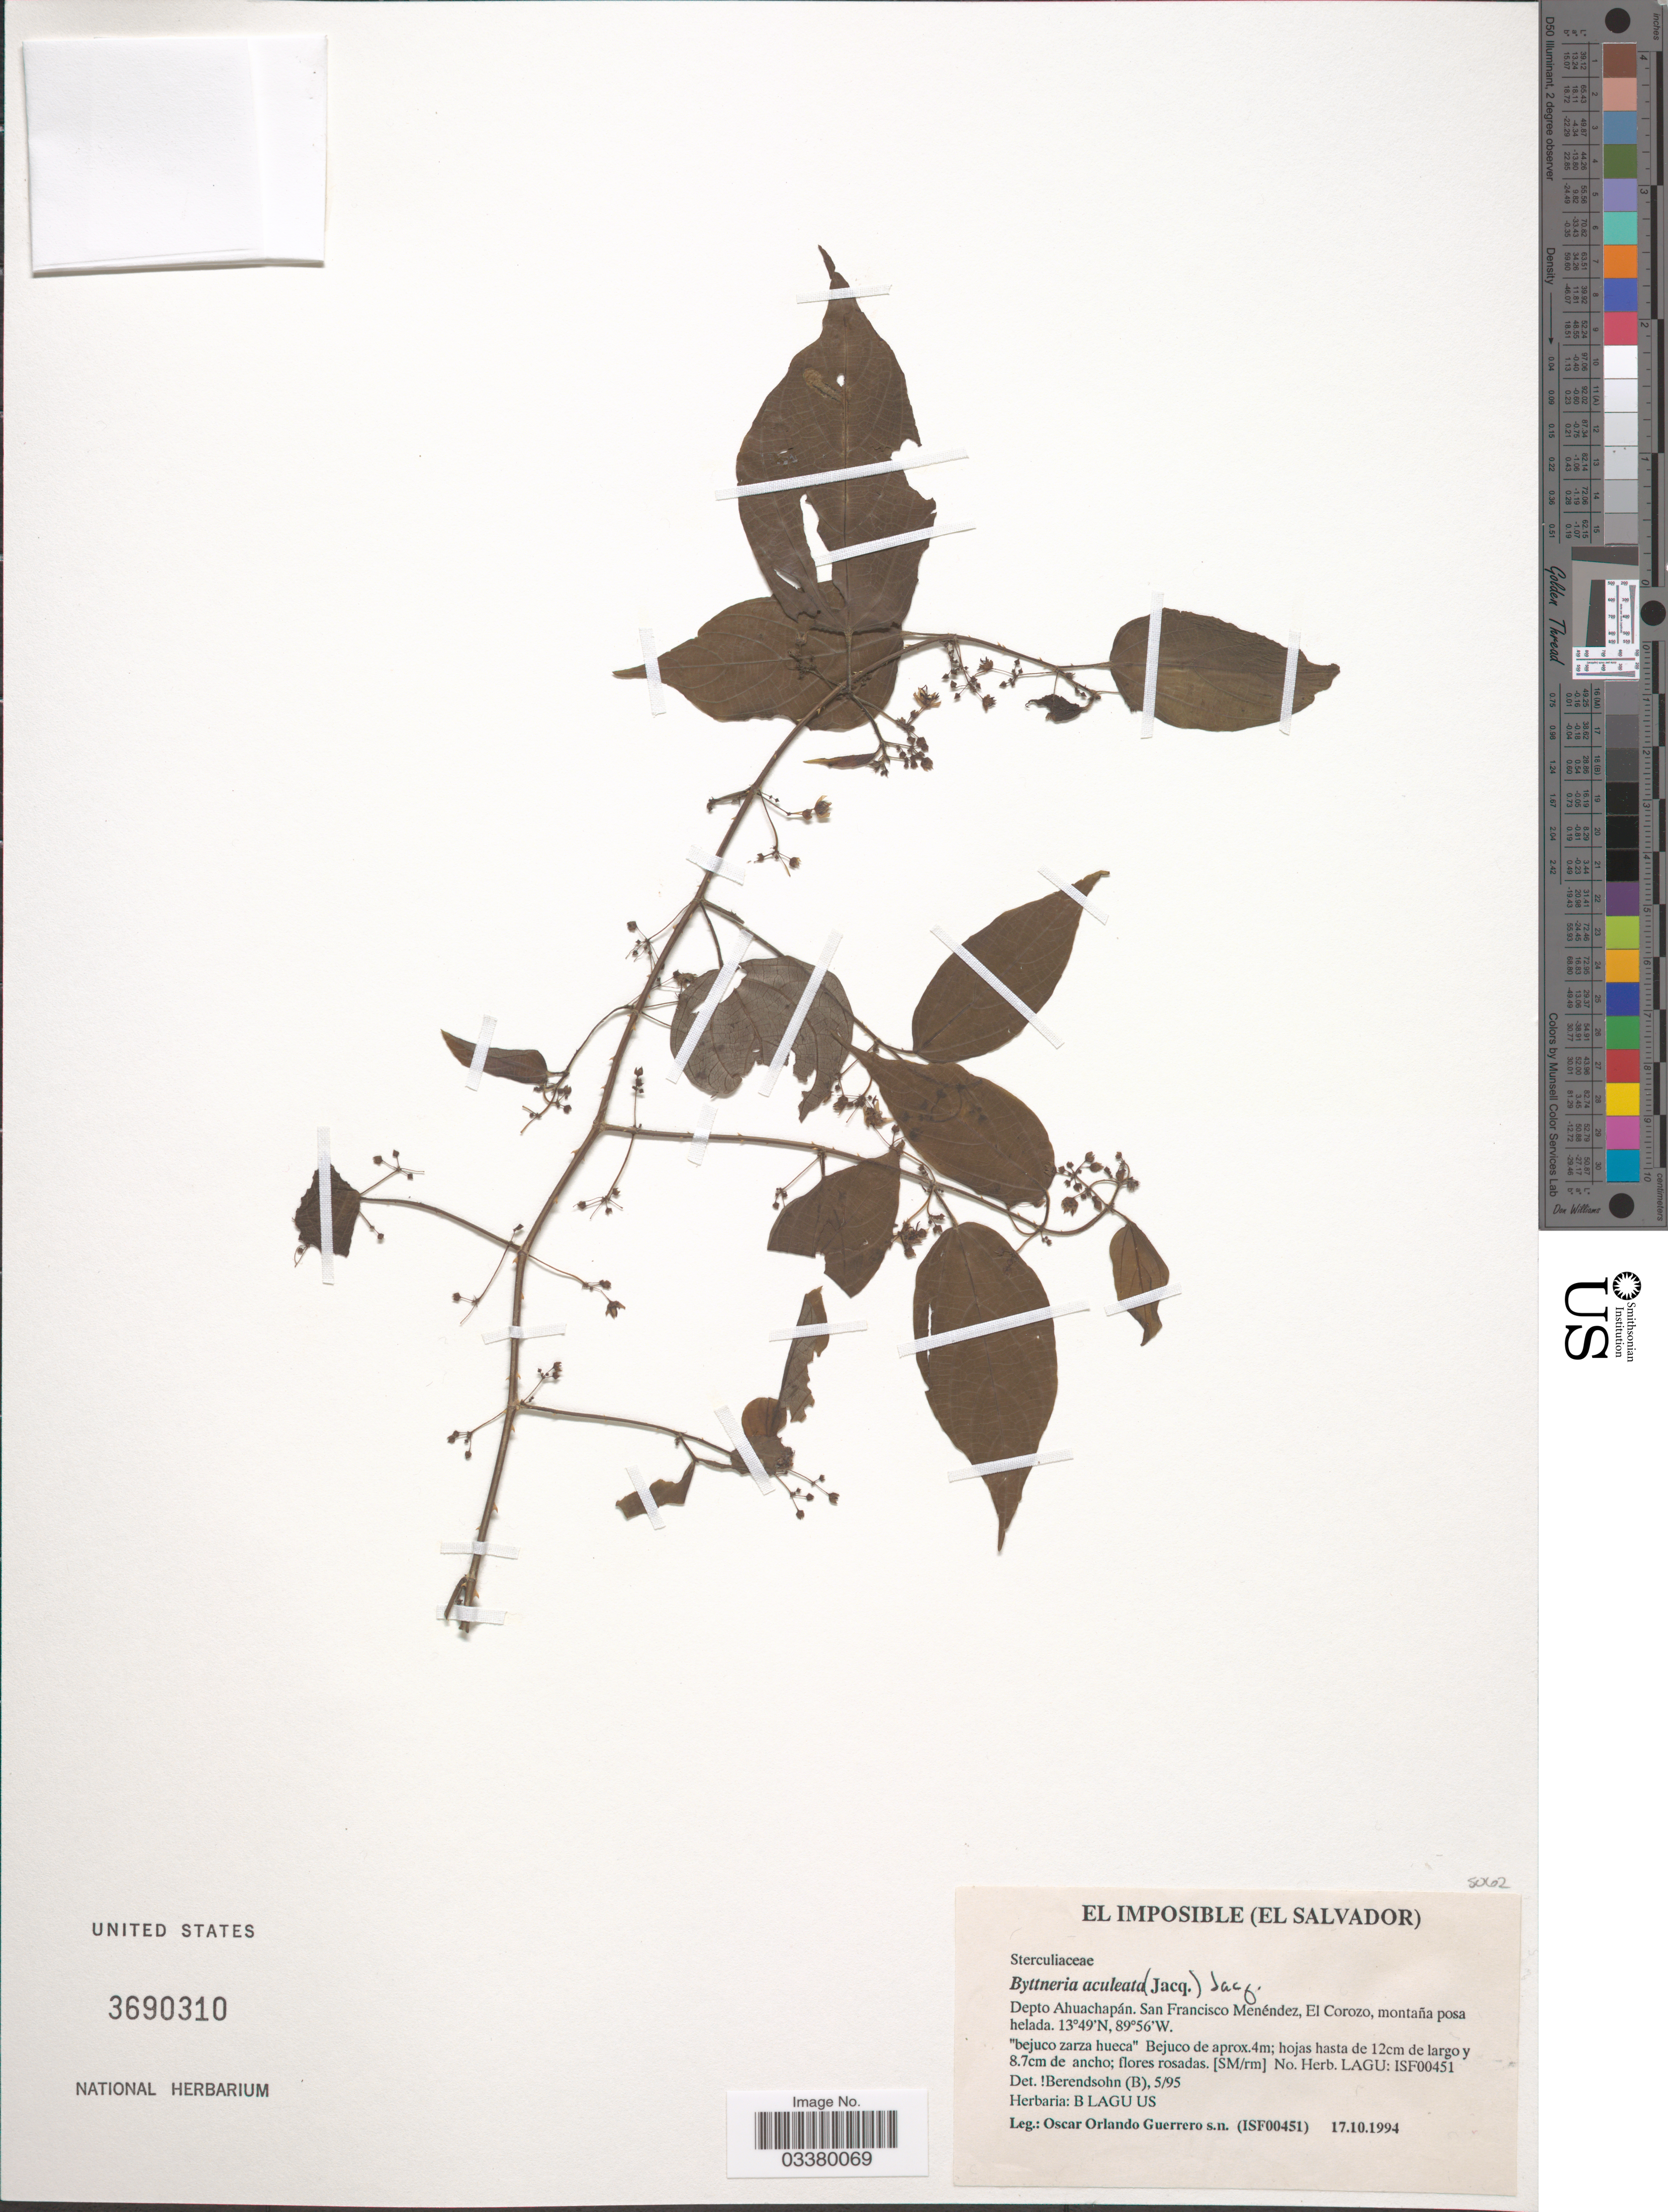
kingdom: Plantae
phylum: Tracheophyta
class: Magnoliopsida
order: Malvales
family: Malvaceae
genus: Byttneria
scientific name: Byttneria aculeata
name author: (Jacq.) Jacq.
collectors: O. Guerrero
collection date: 1994-10-17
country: El Salvador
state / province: Ahuachapan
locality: El Imposible. Depto Ahuachapán. San Francisco Menéndez, El Corozo, montaña posa helada.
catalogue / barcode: US 3690310